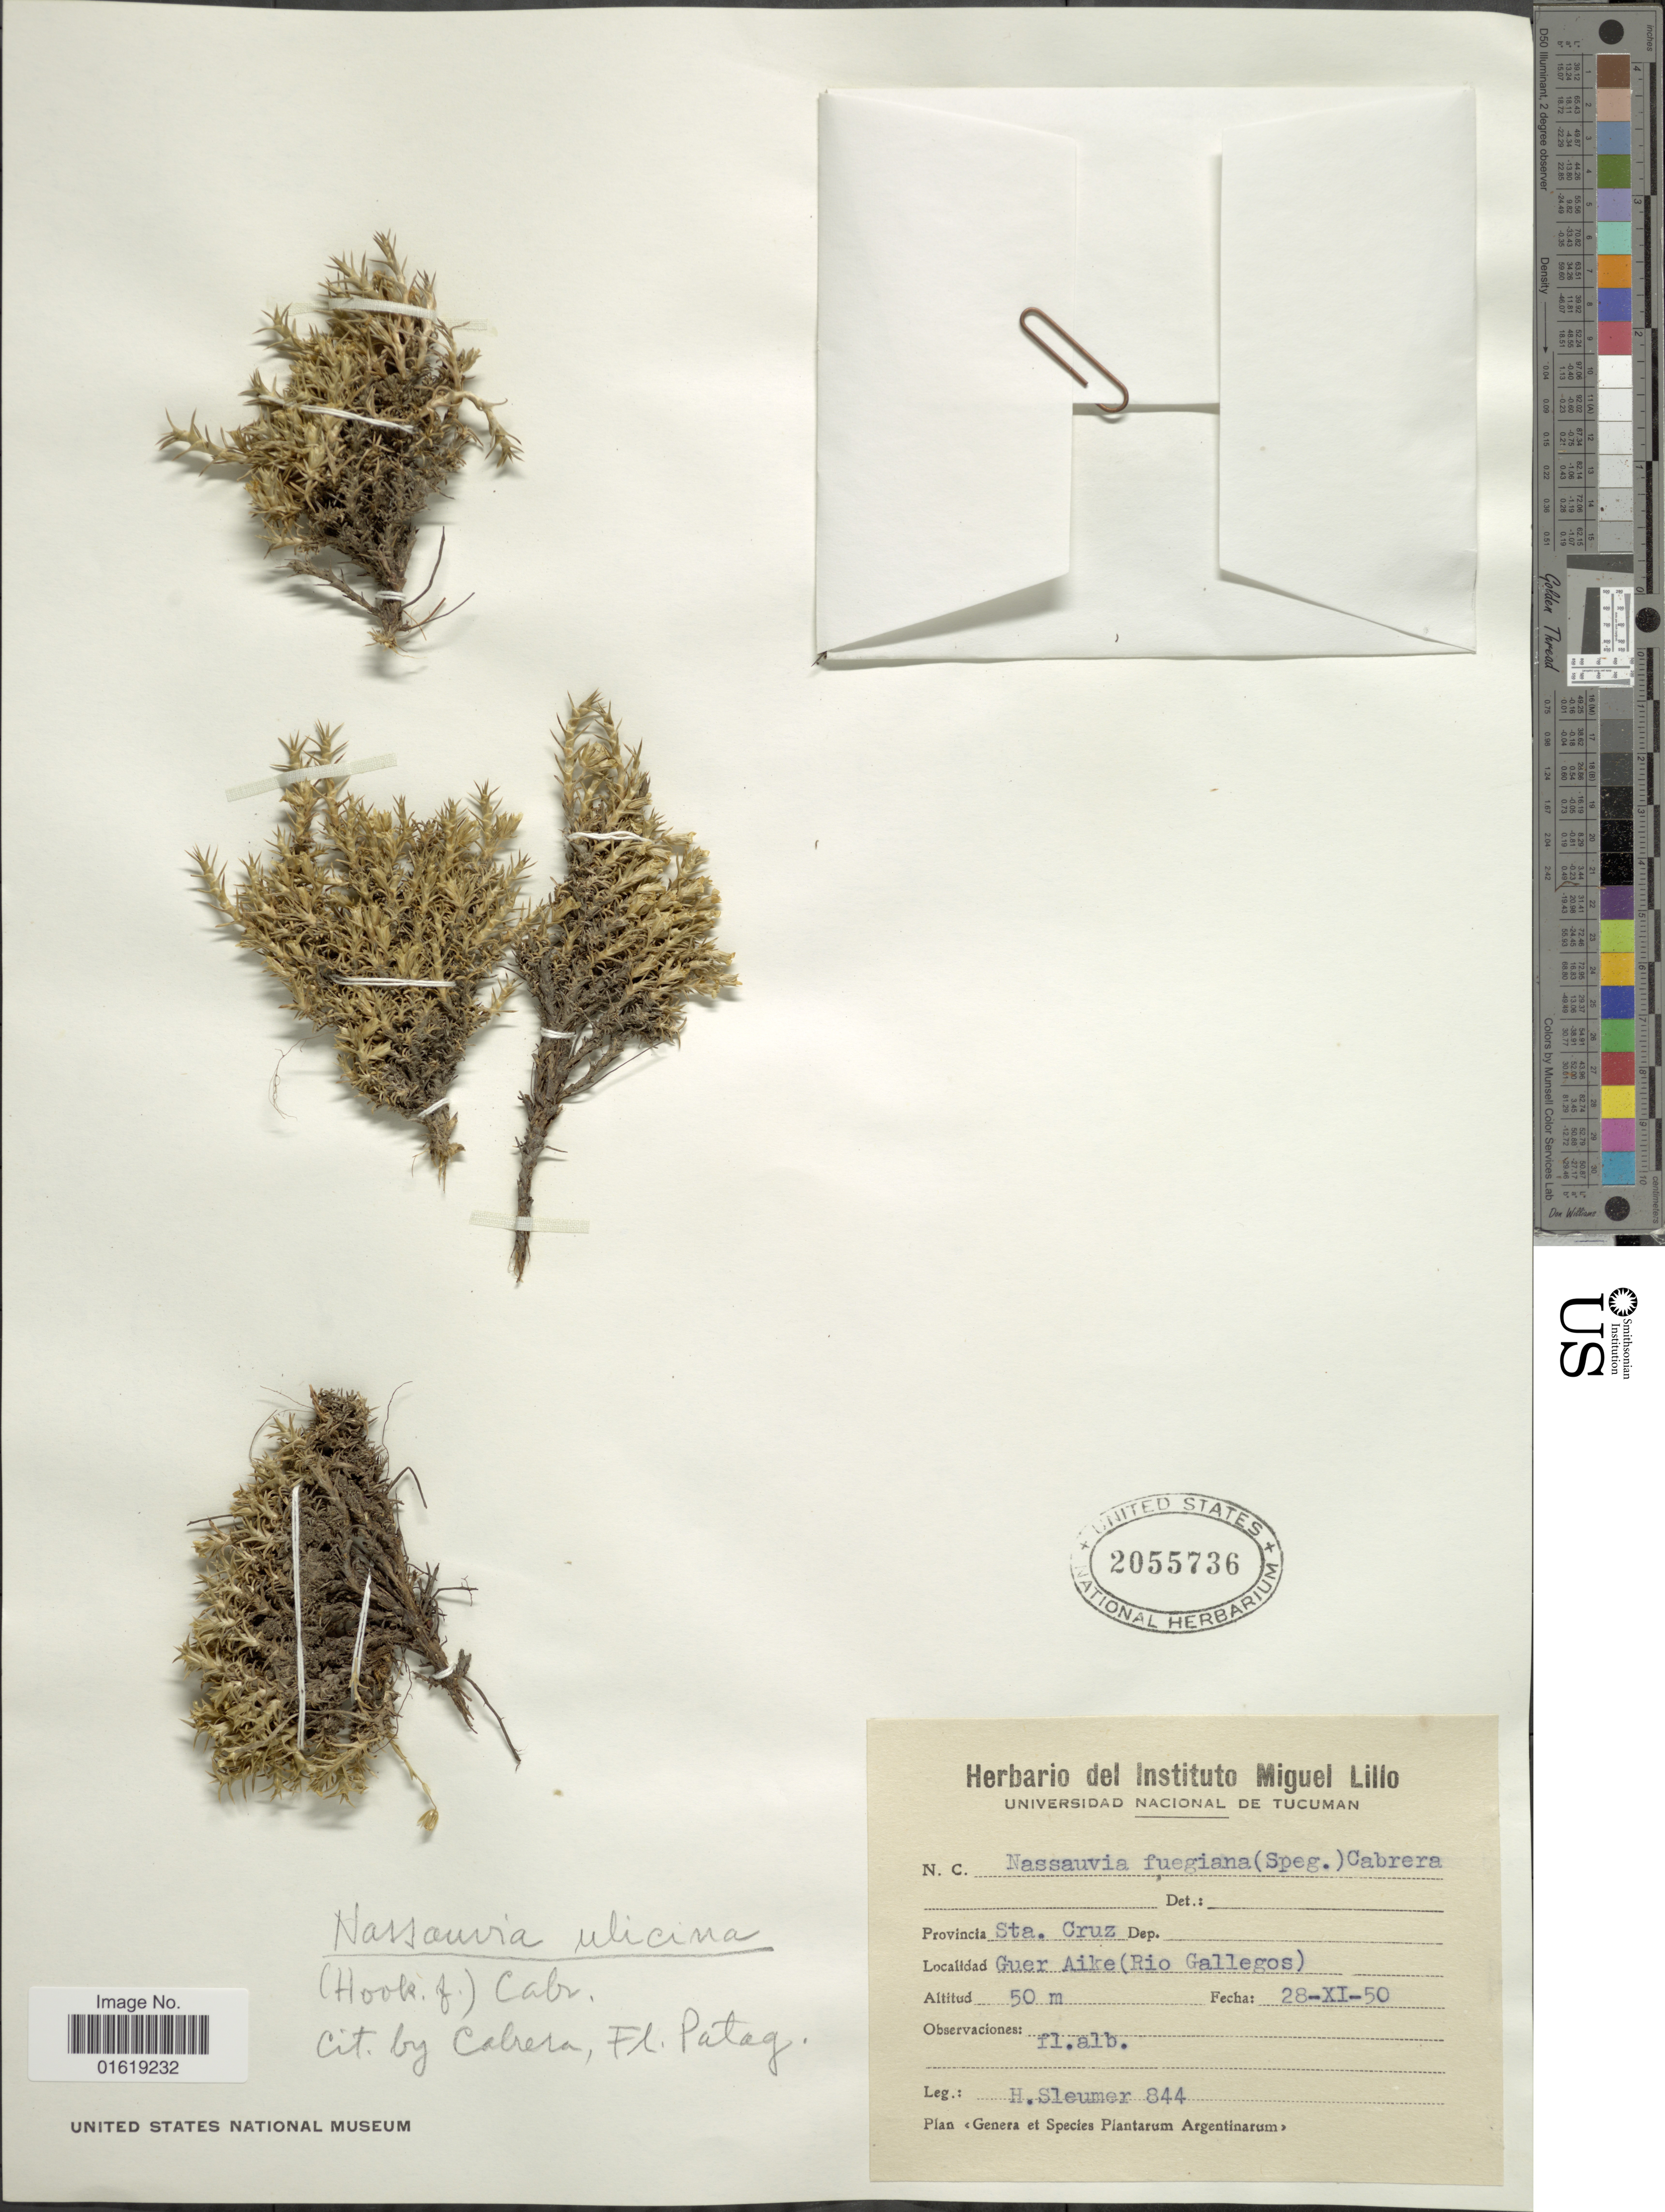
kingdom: Plantae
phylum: Tracheophyta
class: Magnoliopsida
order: Asterales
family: Asteraceae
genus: Nassauvia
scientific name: Nassauvia ulicina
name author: (Hook. f.) Macloskie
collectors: H. O. Sleumer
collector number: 844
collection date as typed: Transcribed d/m/y: 28/11/50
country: Argentina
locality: Provincia Sta. Cruz. Guer Aike (Rio Gallegos).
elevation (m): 50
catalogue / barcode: US 2055736